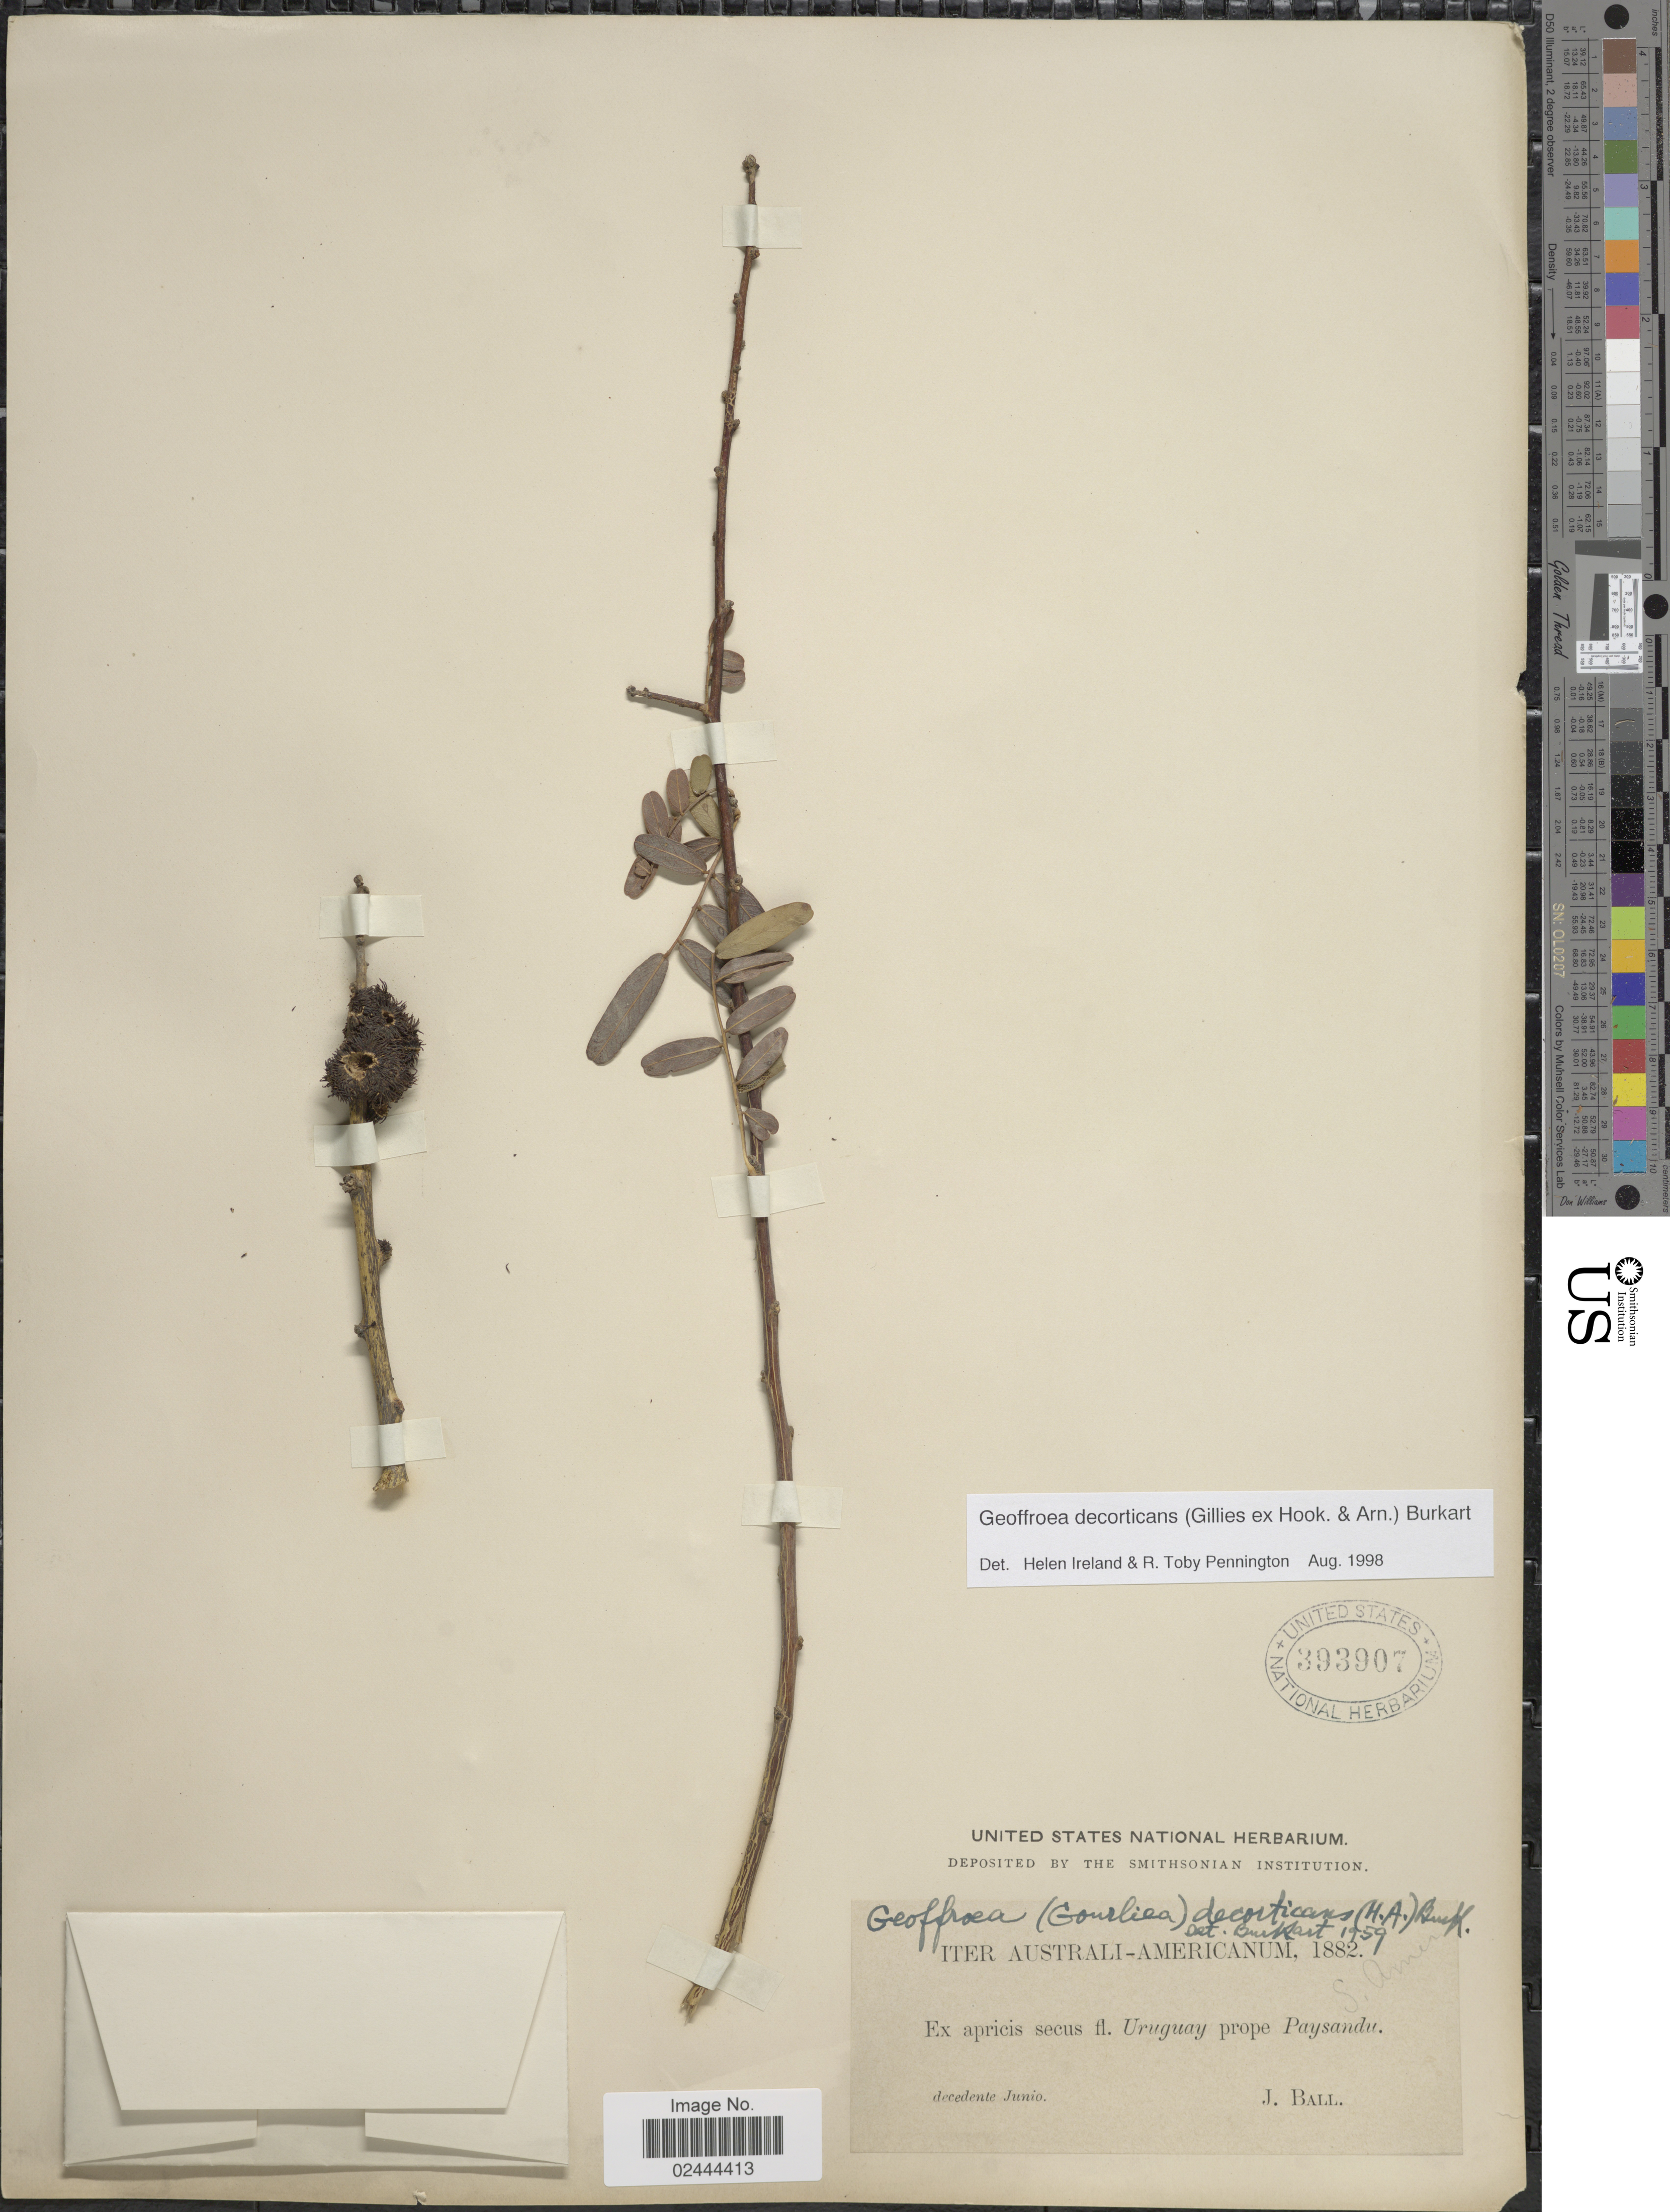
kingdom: Plantae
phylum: Tracheophyta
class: Magnoliopsida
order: Fabales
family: Fabaceae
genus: Geoffroea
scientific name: Geoffroea decorticans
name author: (Gillies ex Hook. & Arn.) Burkart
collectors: J. Ball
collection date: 1882-06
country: Uruguay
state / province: Paysandu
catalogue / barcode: US 393907